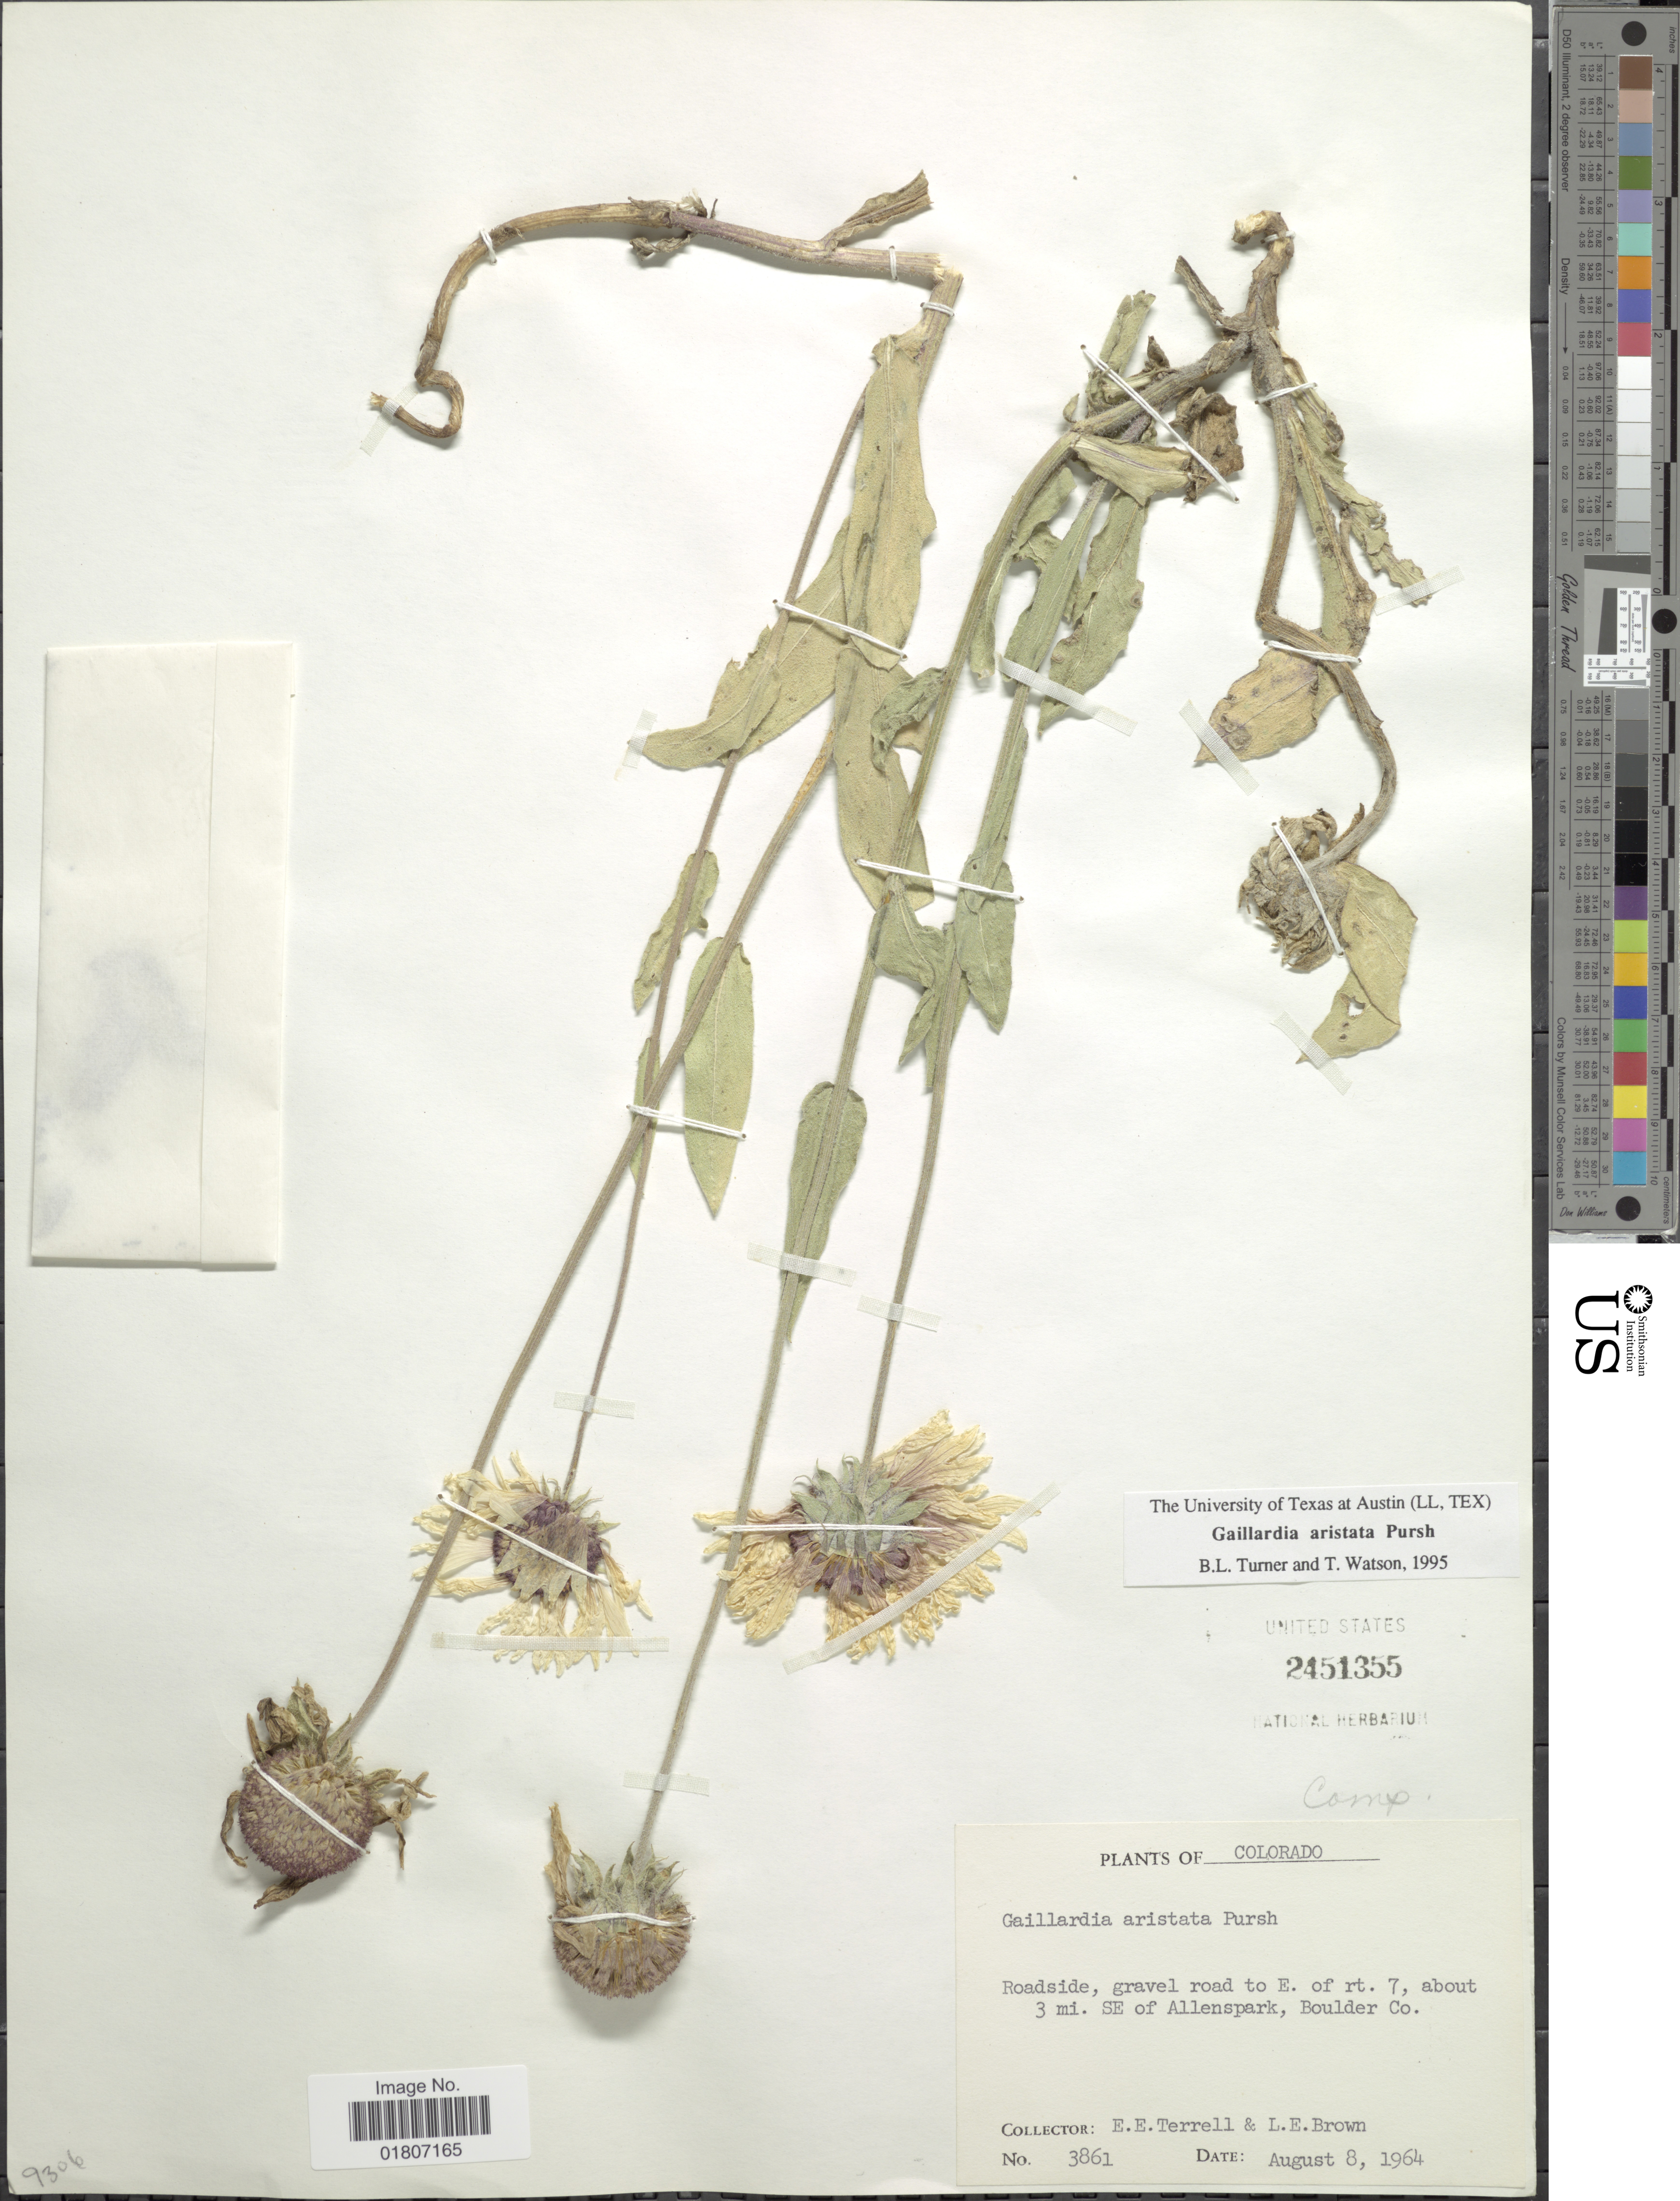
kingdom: Plantae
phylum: Tracheophyta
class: Magnoliopsida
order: Asterales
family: Asteraceae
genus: Gaillardia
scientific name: Gaillardia aristata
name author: Pursh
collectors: E. E. Terrell & L. E. Brown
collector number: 3861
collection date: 1964-08-08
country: United States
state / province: Colorado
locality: Gravel road to E. of rt. 7, about 3 mi. SE of Allenspark, Boulder Co.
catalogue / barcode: US 2451355